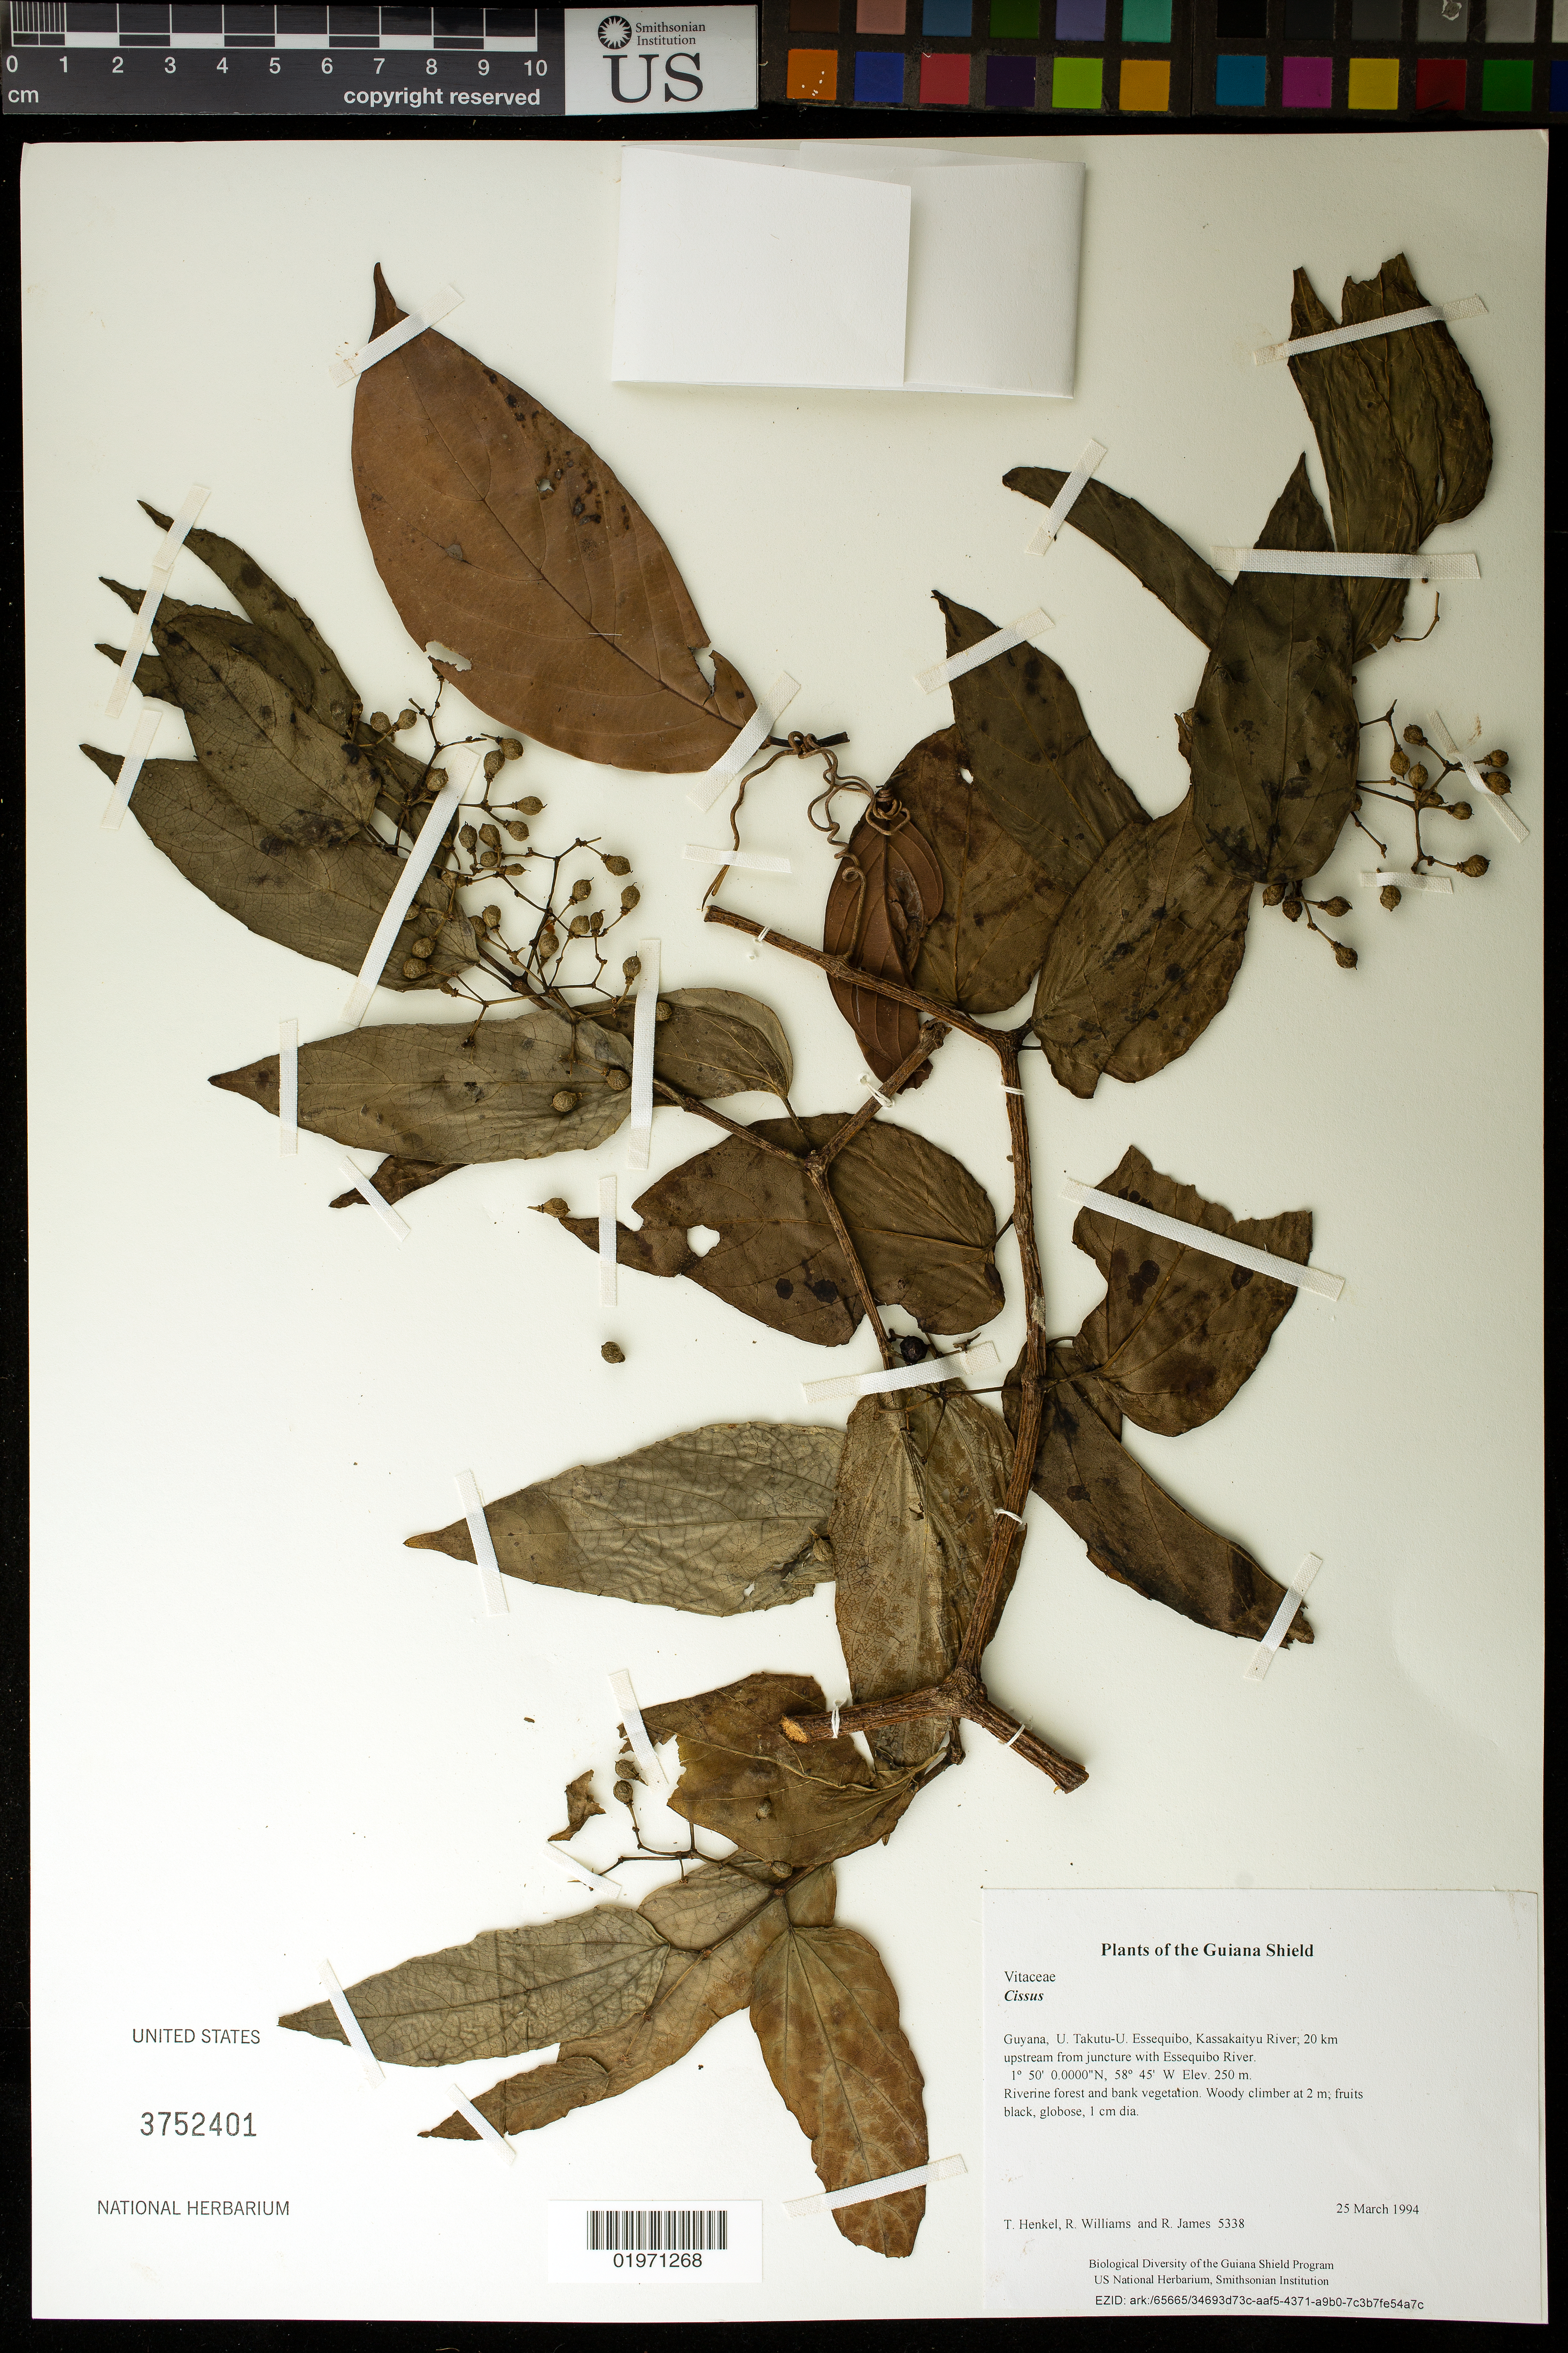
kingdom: Plantae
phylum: Tracheophyta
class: Magnoliopsida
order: Vitales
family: Vitaceae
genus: Cissus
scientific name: Cissus verticillata subsp. verticillata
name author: (L.) Nicolson & C.E. Jarvis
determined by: Lombardi, Julio A.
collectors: T. Henkel, R. Williams & R. James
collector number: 5338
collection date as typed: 25 March 1994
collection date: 1994-03-25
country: Guyana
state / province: U. Takutu-U. Essequibo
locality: Kassakaityu River; 20 km upstream from juncture with Essequibo River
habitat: Riverine forest and bank vegetation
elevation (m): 250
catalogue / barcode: US 3752401